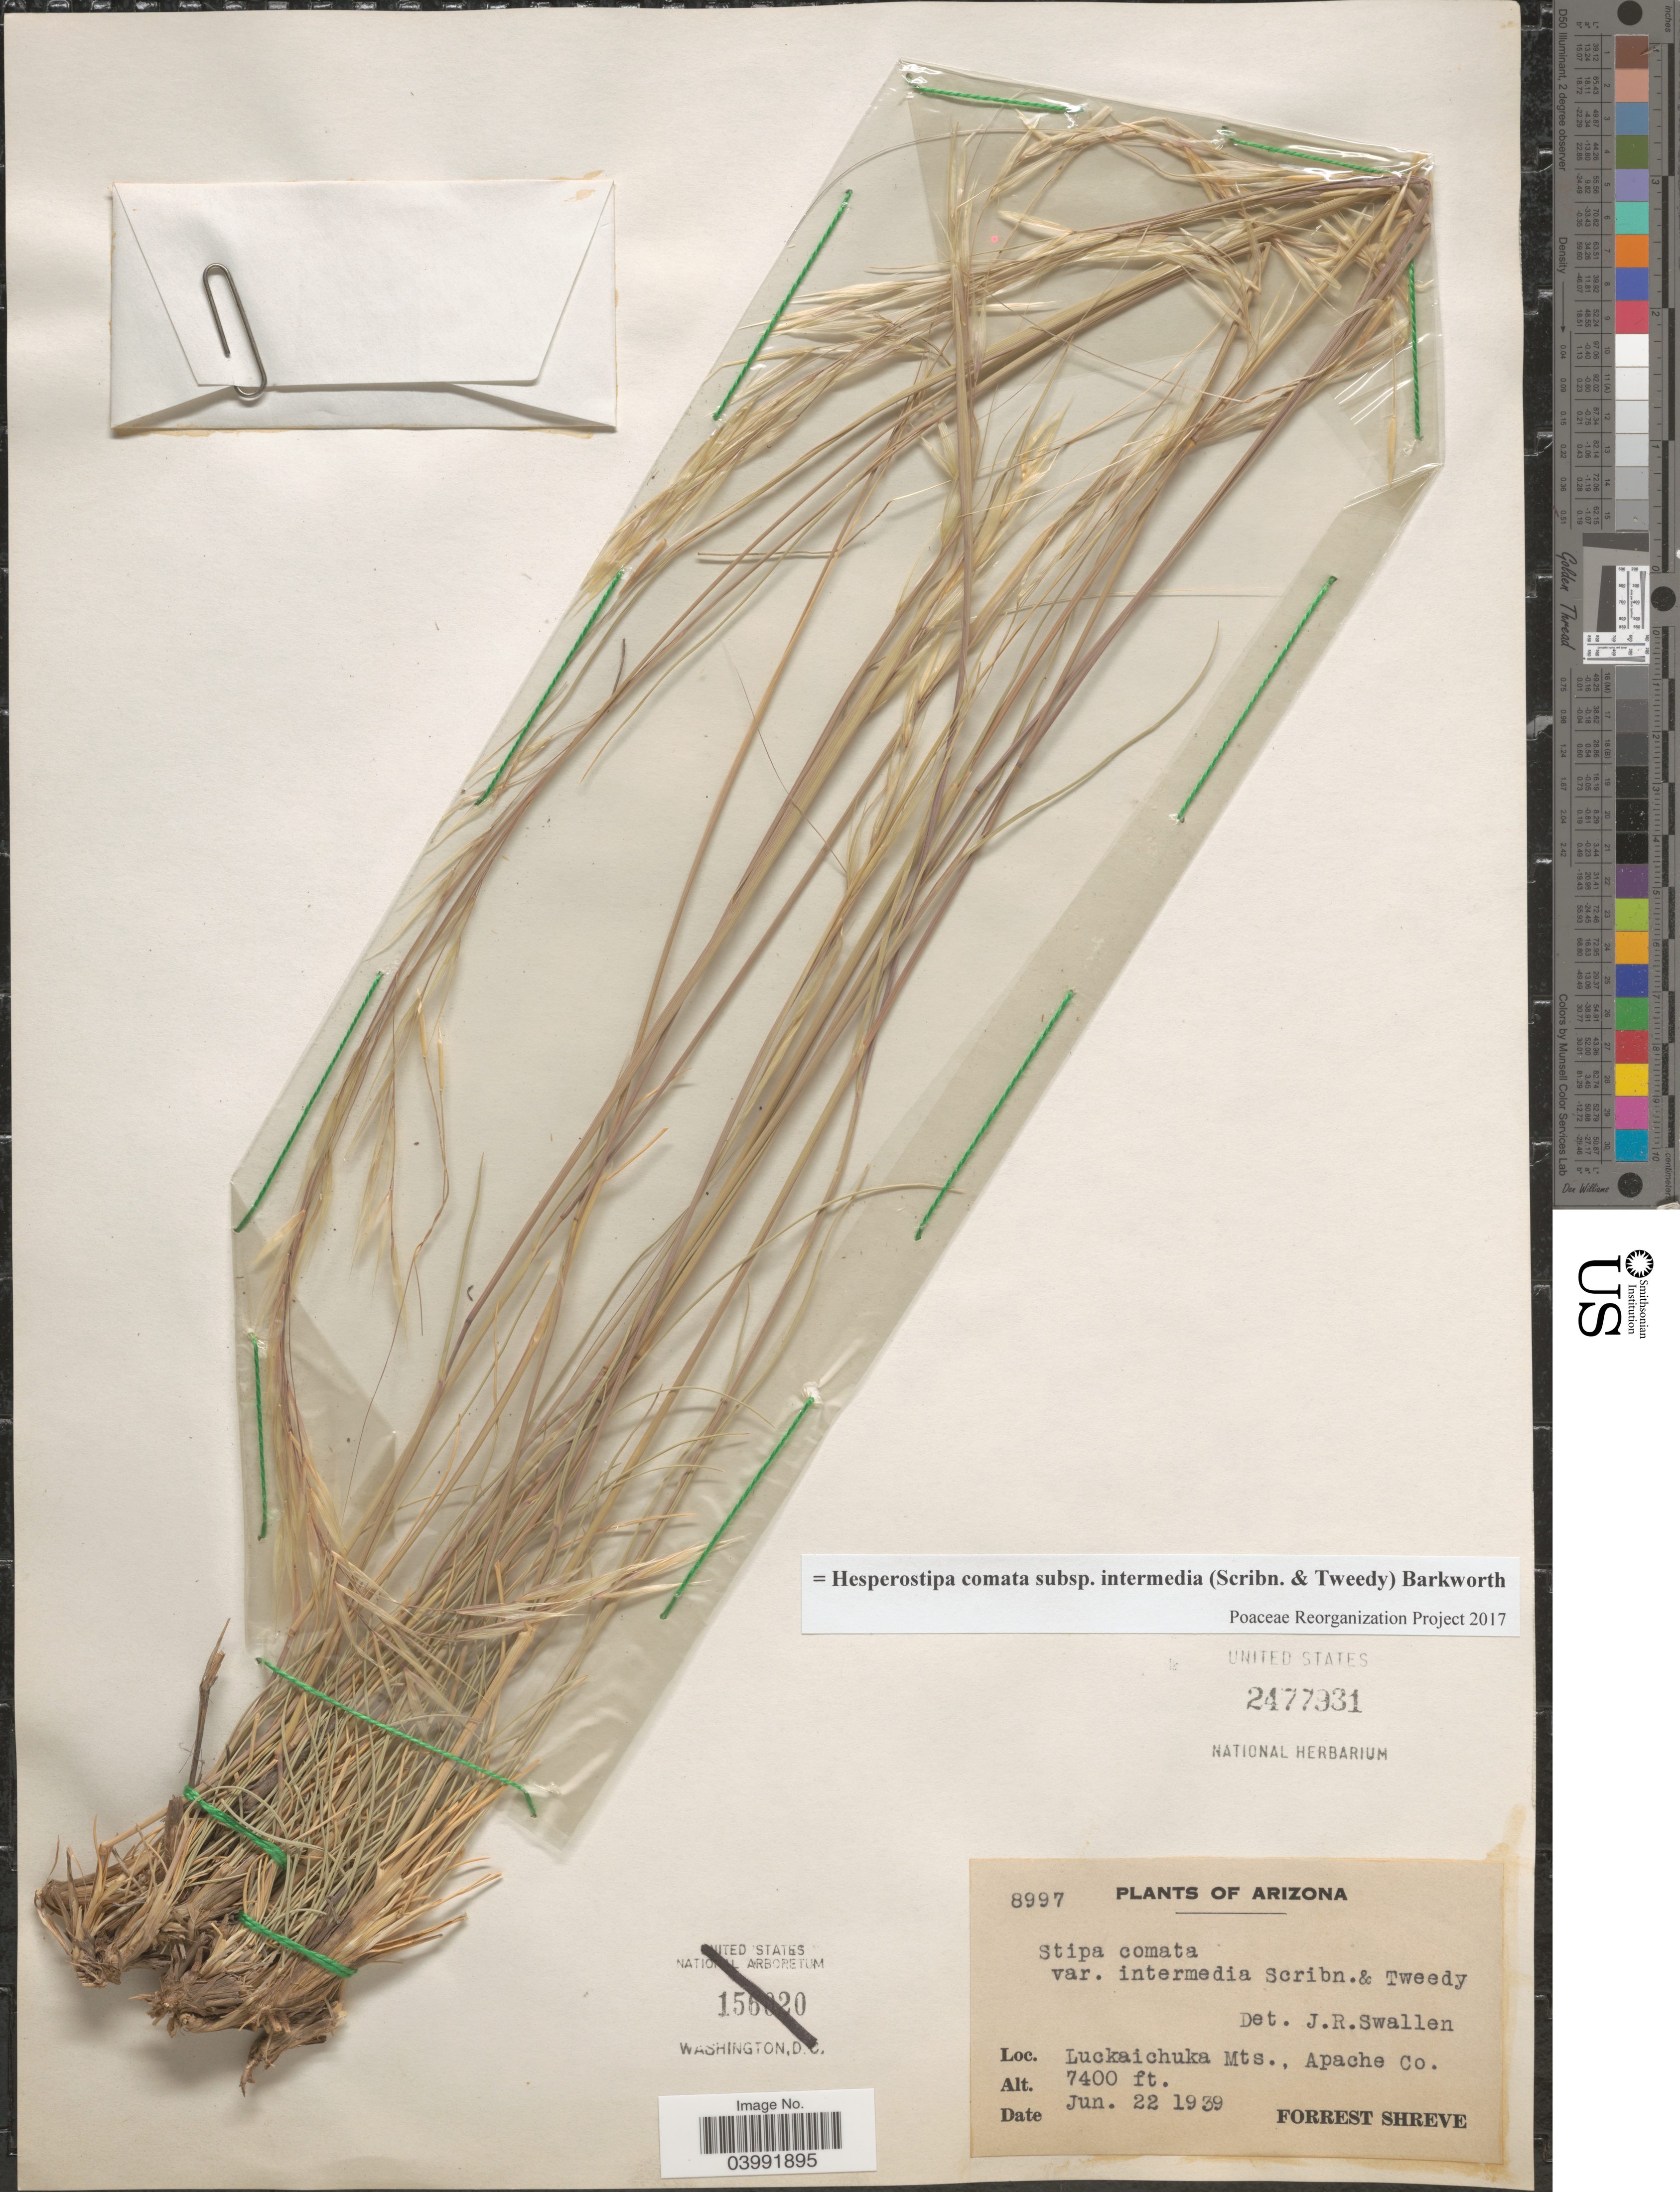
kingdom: Plantae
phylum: Tracheophyta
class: Liliopsida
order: Poales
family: Poaceae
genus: Hesperostipa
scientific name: Hesperostipa comata subsp. intermedia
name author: (Scribn. & Tweedy) Barkworth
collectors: F. Shreve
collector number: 8997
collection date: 1939-06-22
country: United States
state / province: Arizona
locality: Luckaichuka Mts., Apache Co.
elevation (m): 2256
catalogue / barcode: US 2477931